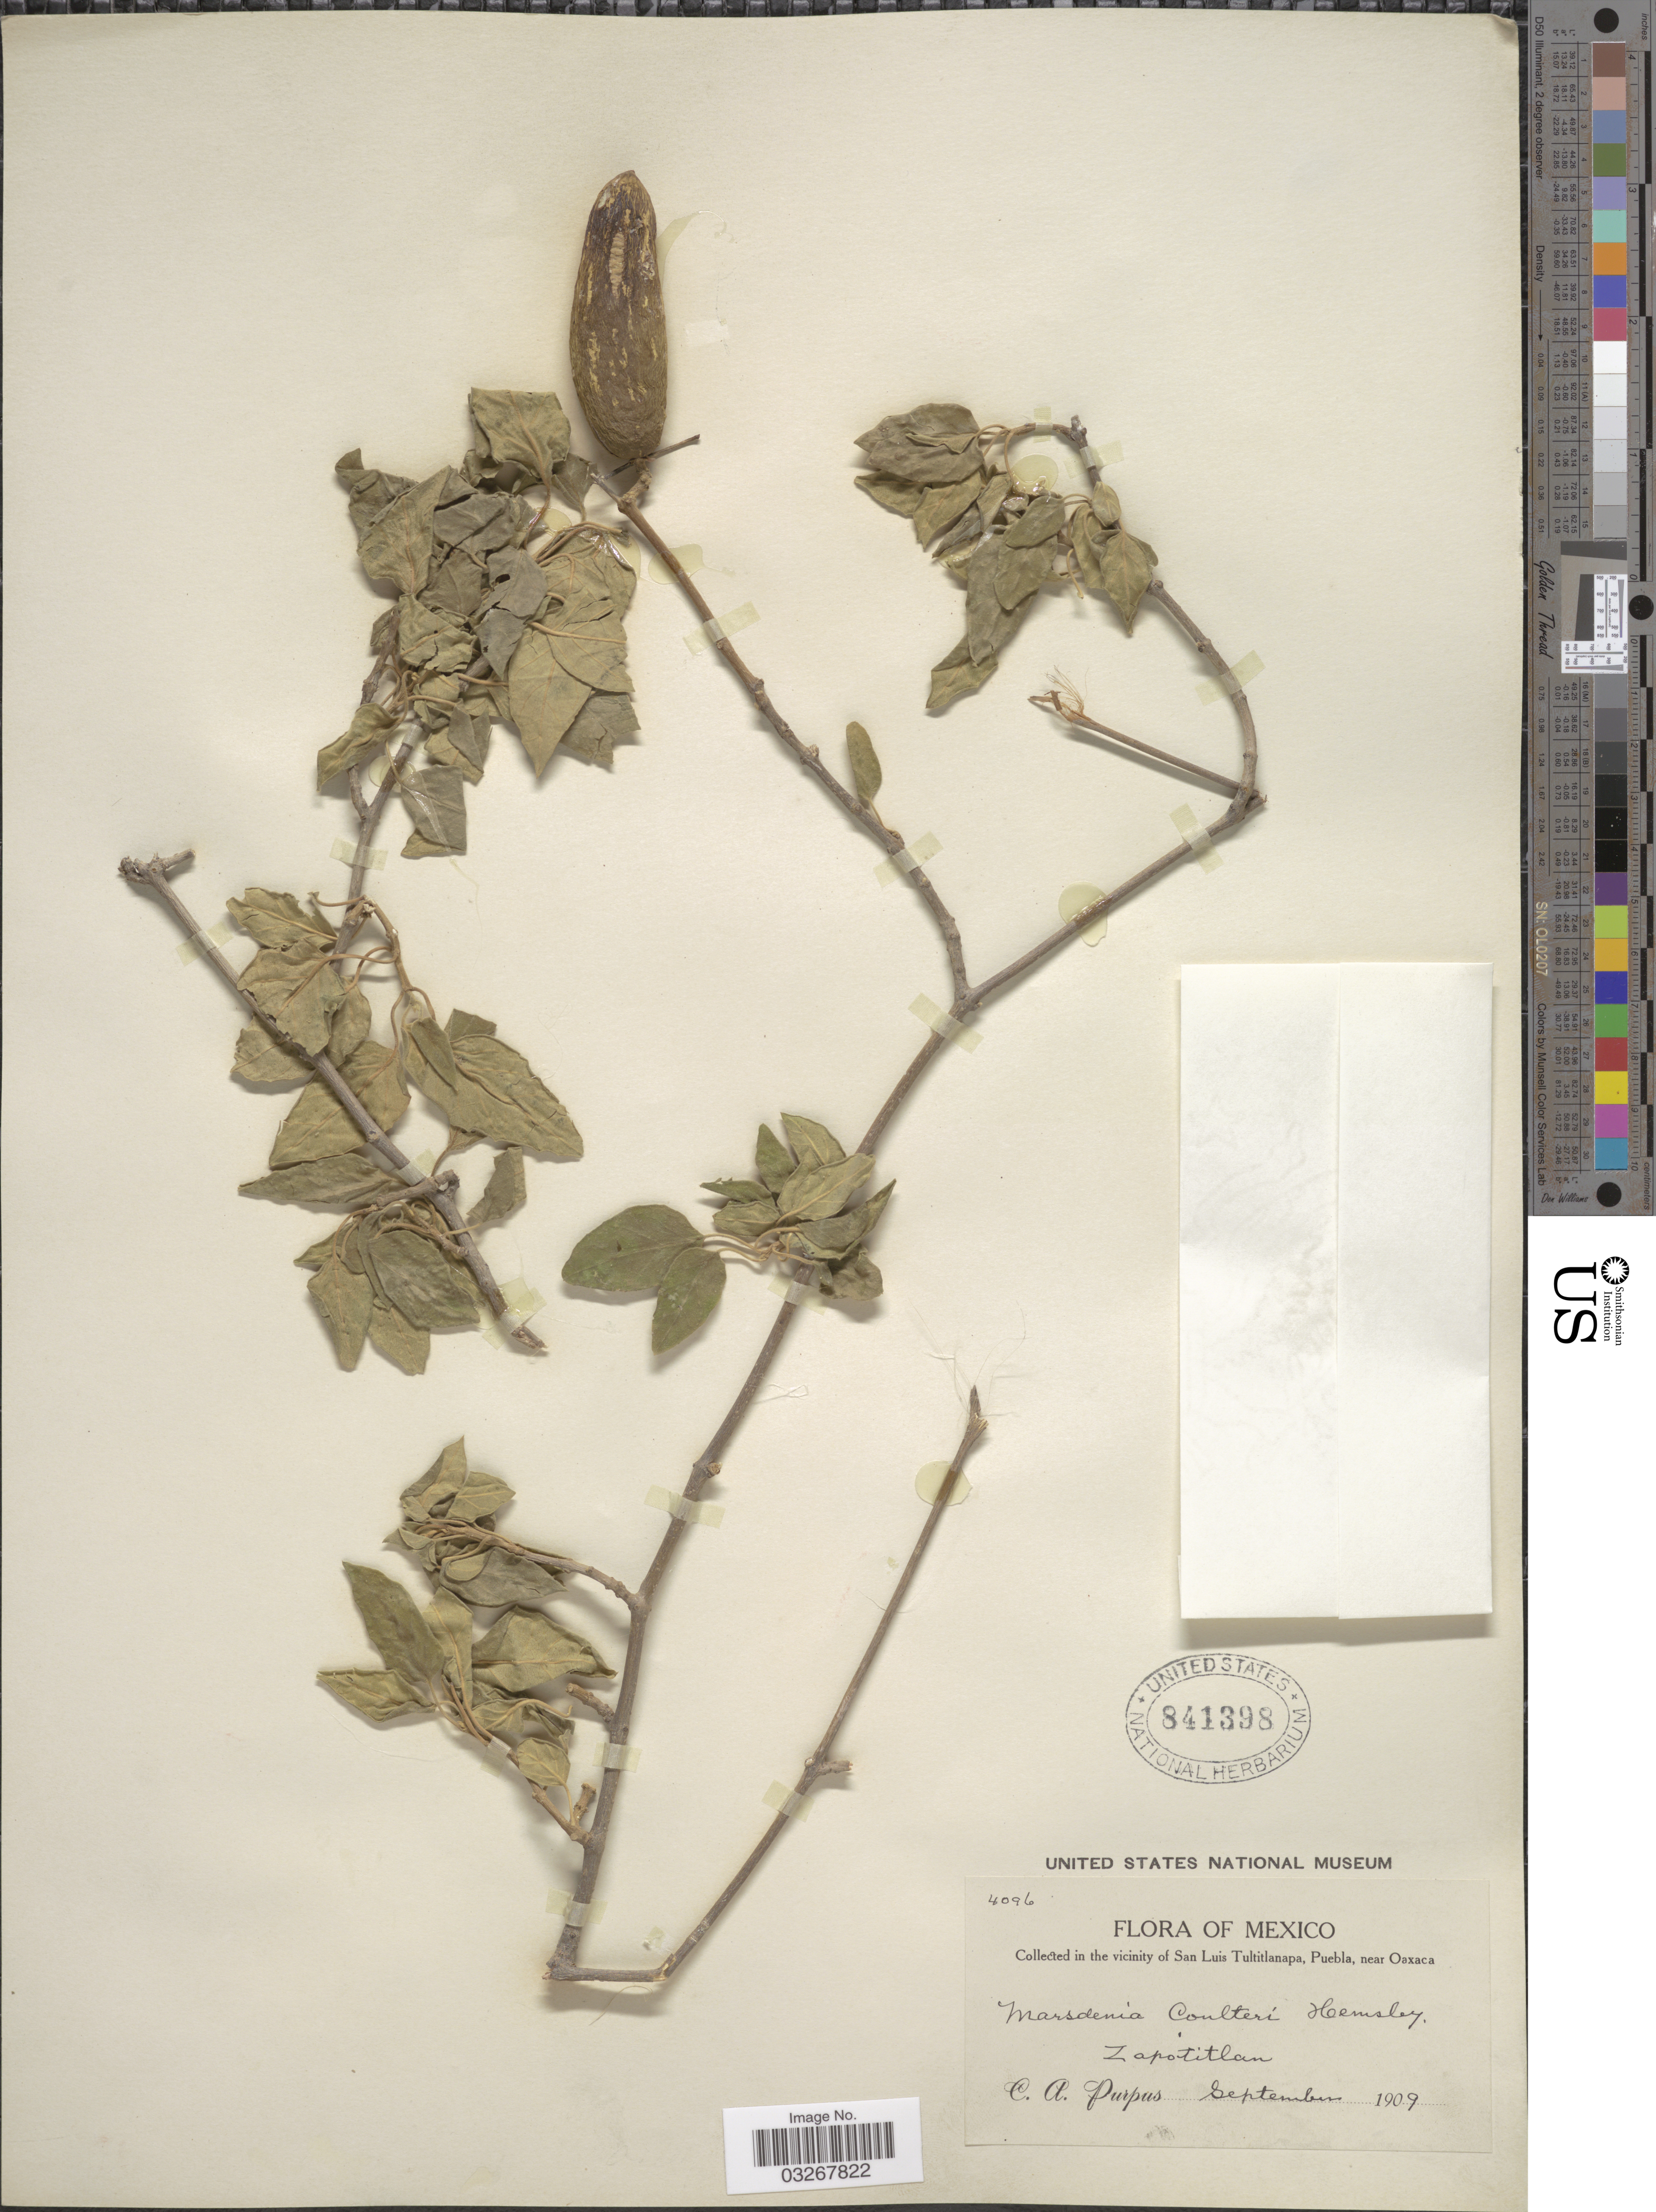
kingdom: Plantae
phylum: Tracheophyta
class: Magnoliopsida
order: Gentianales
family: Apocynaceae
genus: Marsdenia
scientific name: Marsdenia coulteri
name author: Hemsl.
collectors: C. A. Purpus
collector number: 4096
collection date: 1909-09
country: Mexico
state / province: Puebla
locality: Vicinity of San Luis Tultitlanapa, Puebla, near Oaxaca. Zapotitlan.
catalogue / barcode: US 841398